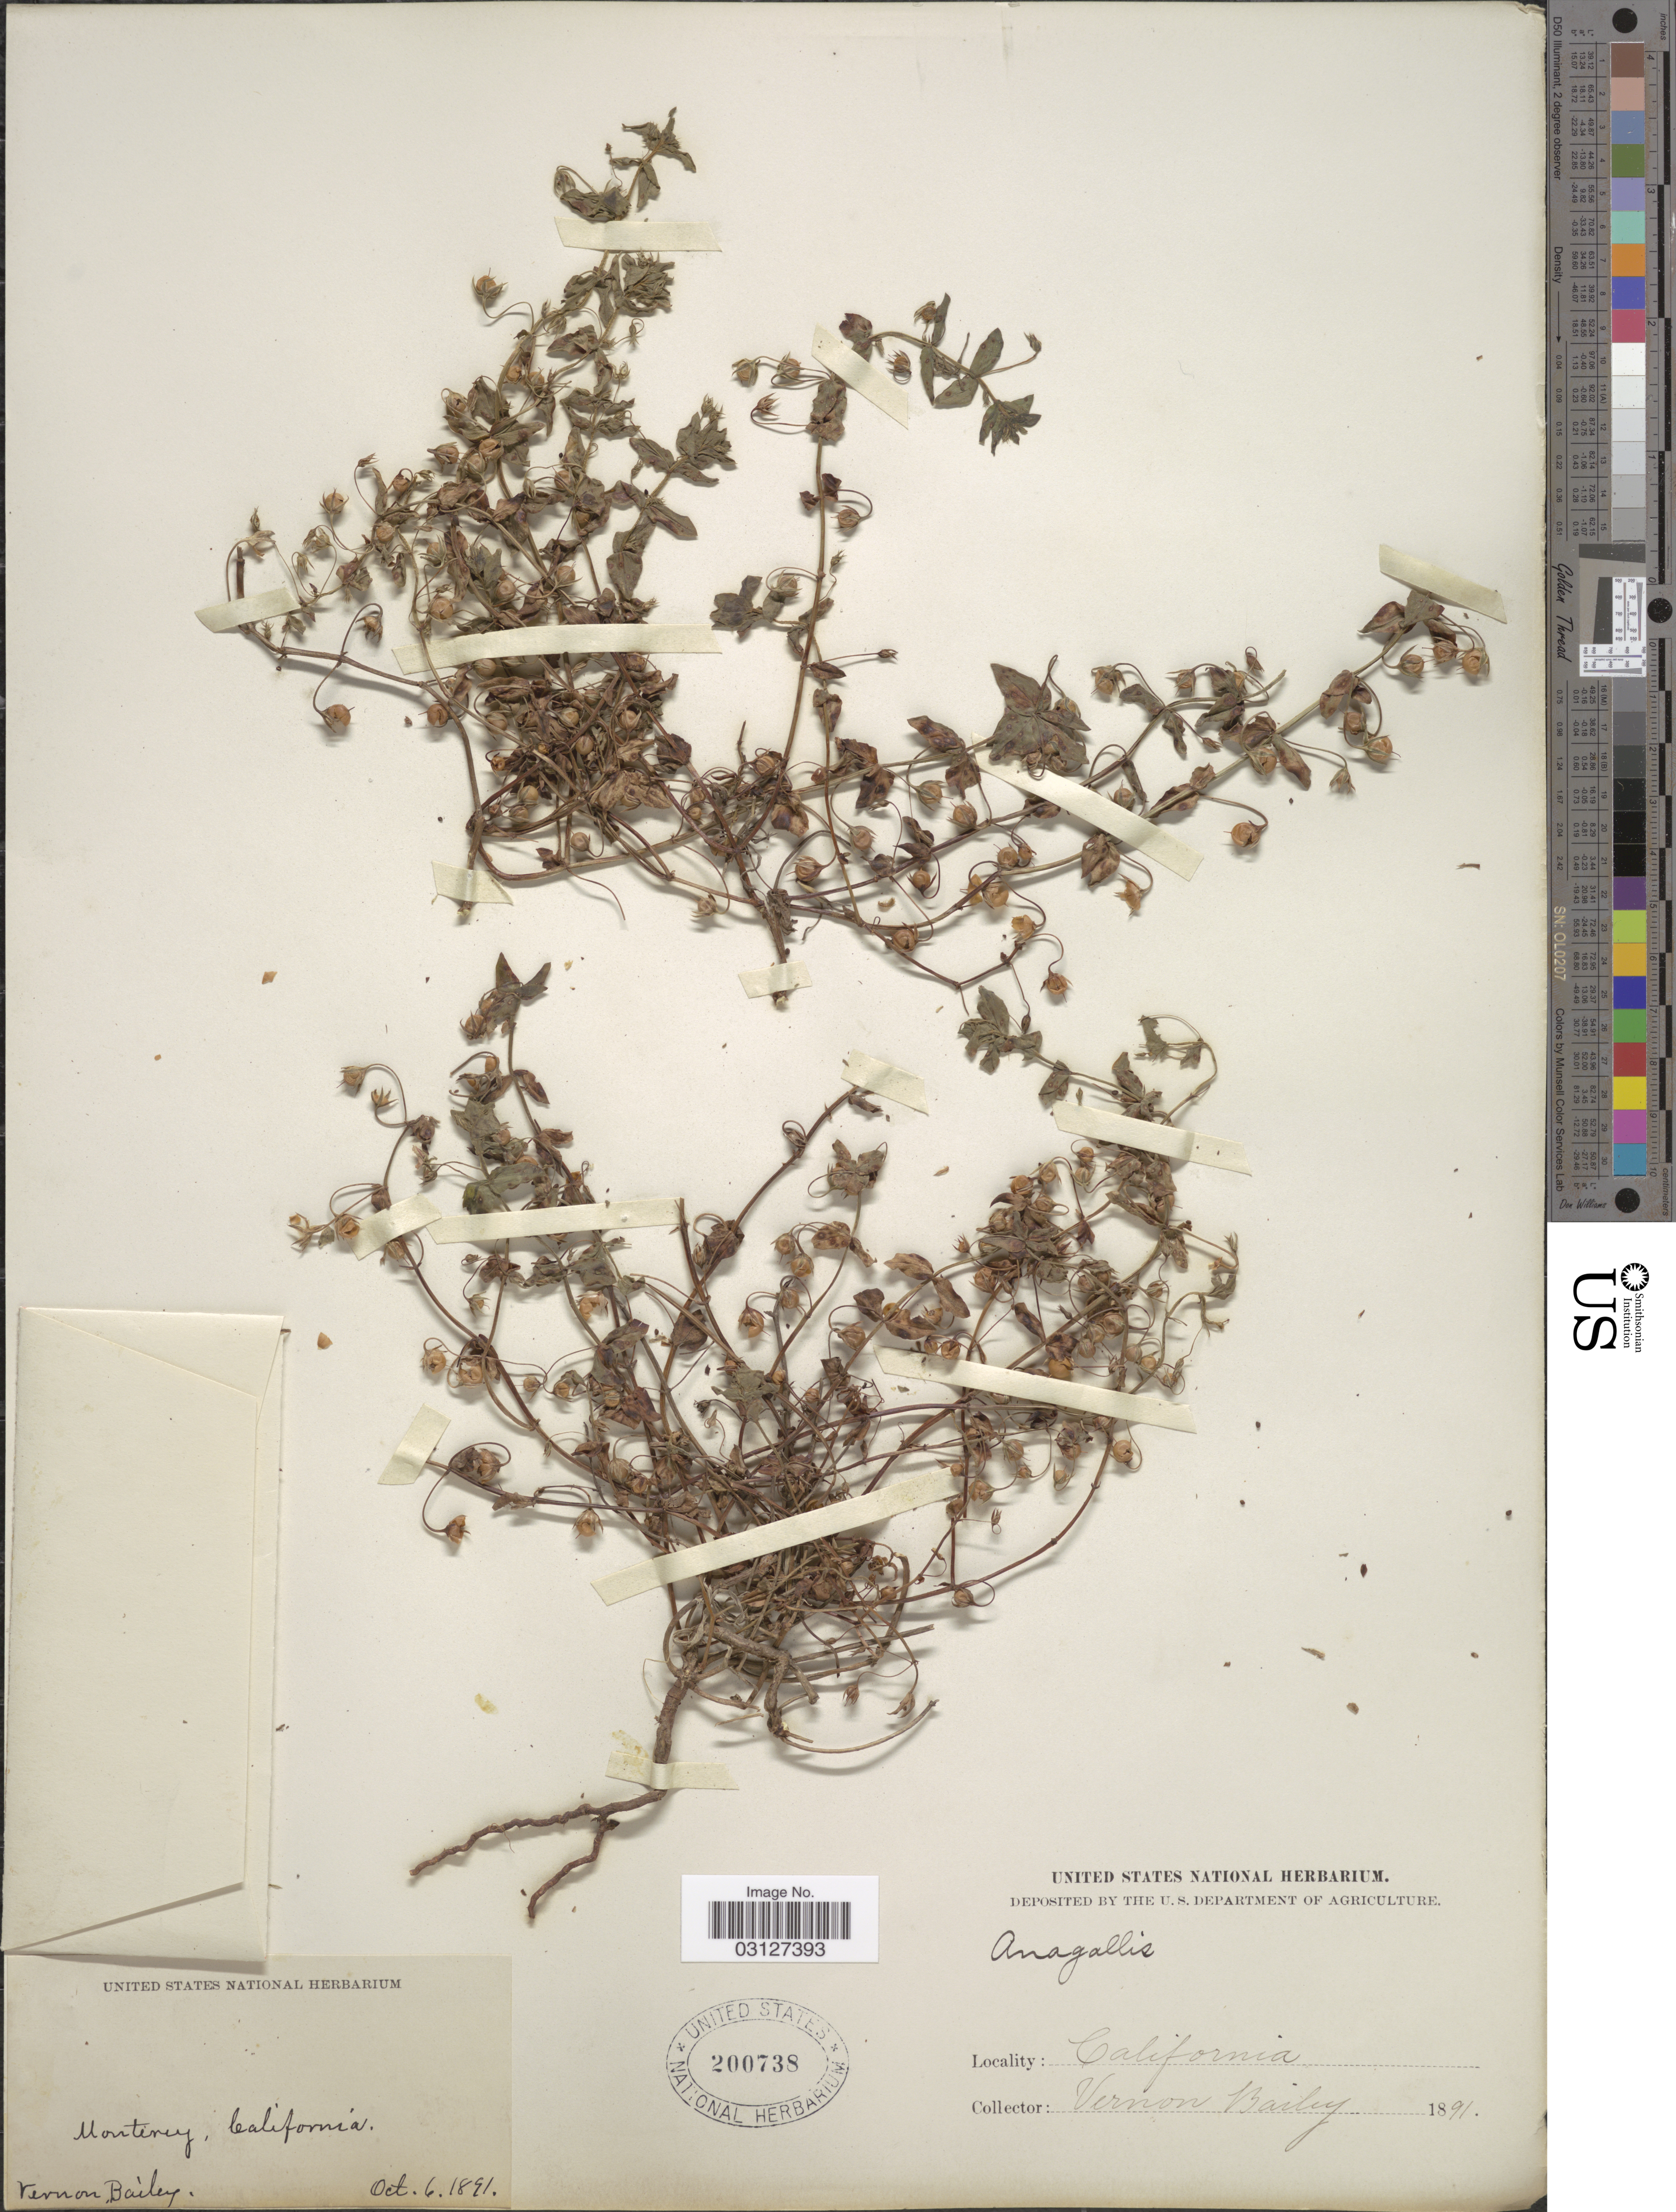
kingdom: Plantae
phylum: Tracheophyta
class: Magnoliopsida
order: Ericales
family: Primulaceae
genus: Anagallis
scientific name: Anagallis arvensis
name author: L.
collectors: V. O. Bailey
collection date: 1891-10-06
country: United States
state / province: California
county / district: Monterey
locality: Monterey.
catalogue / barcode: US 200738